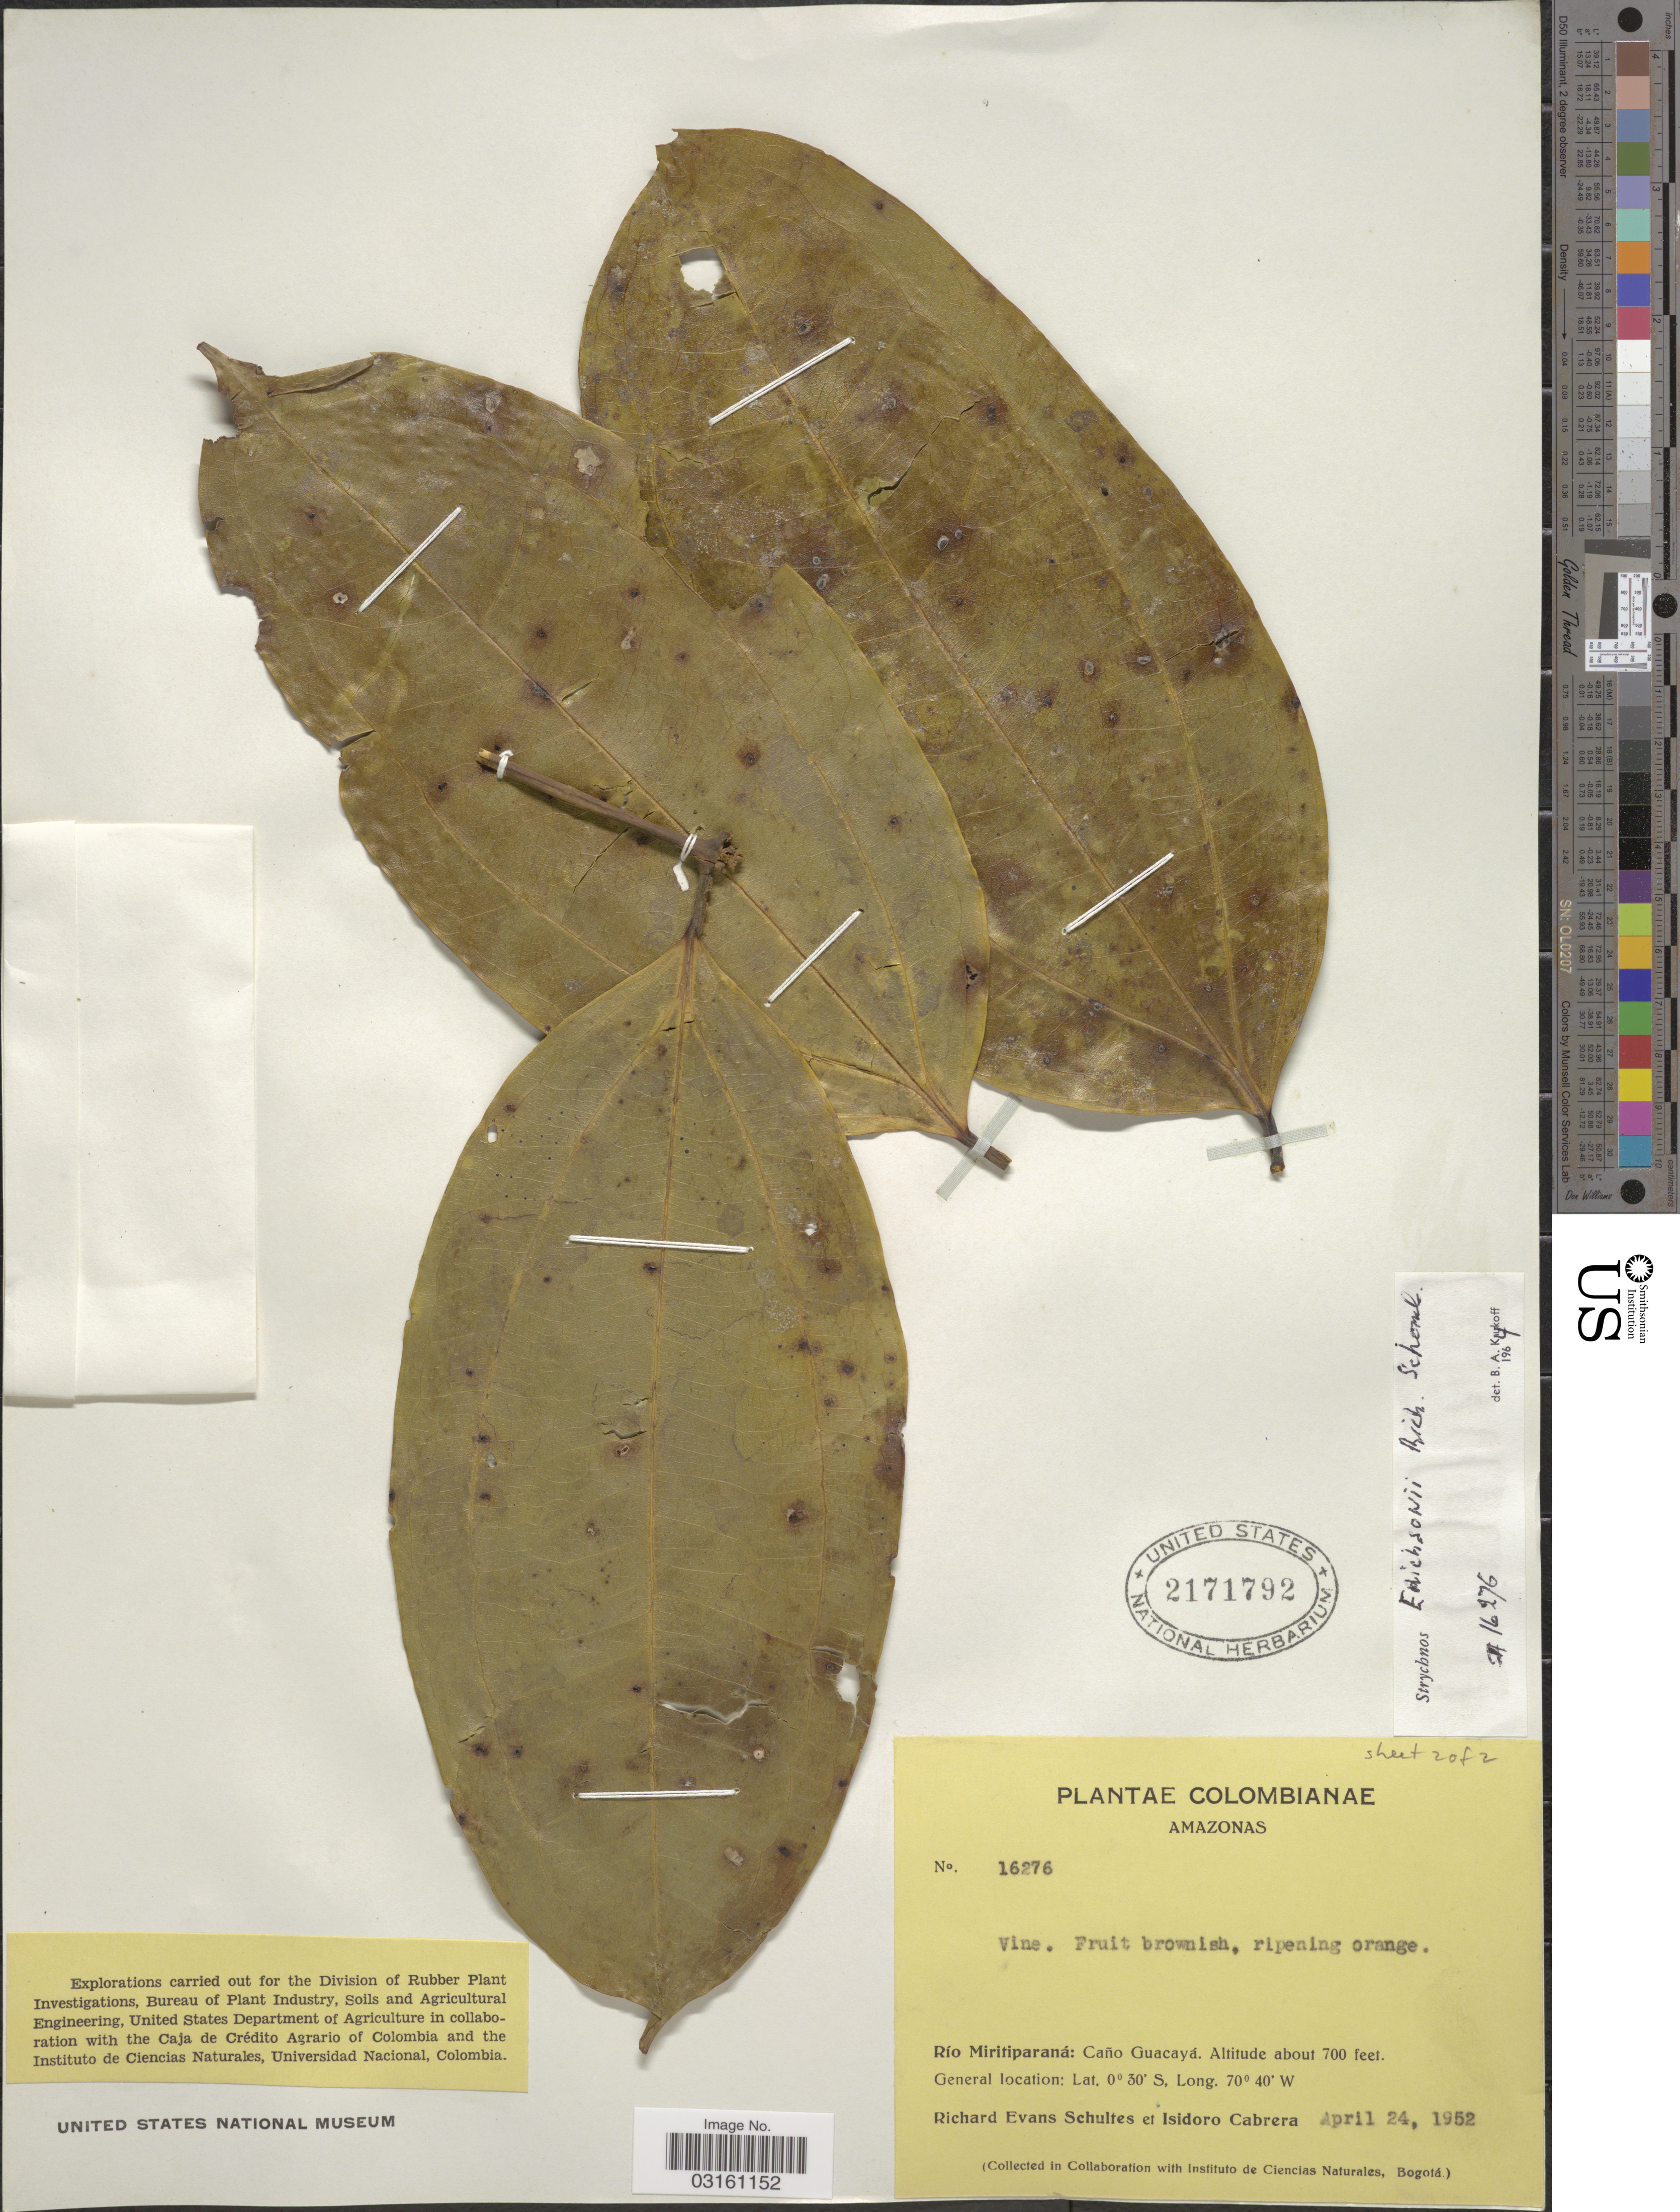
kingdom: Plantae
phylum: Tracheophyta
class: Magnoliopsida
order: Gentianales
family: Loganiaceae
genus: Strychnos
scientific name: Strychnos erichsonii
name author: R.H. Schomb. ex Progel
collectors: R. E. Schultes & I. Cabrera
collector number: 16276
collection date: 1952-04-24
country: Colombia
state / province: Amazônas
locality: Río Miritiparaná: Caño Guacayá.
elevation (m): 213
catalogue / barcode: US 2171792